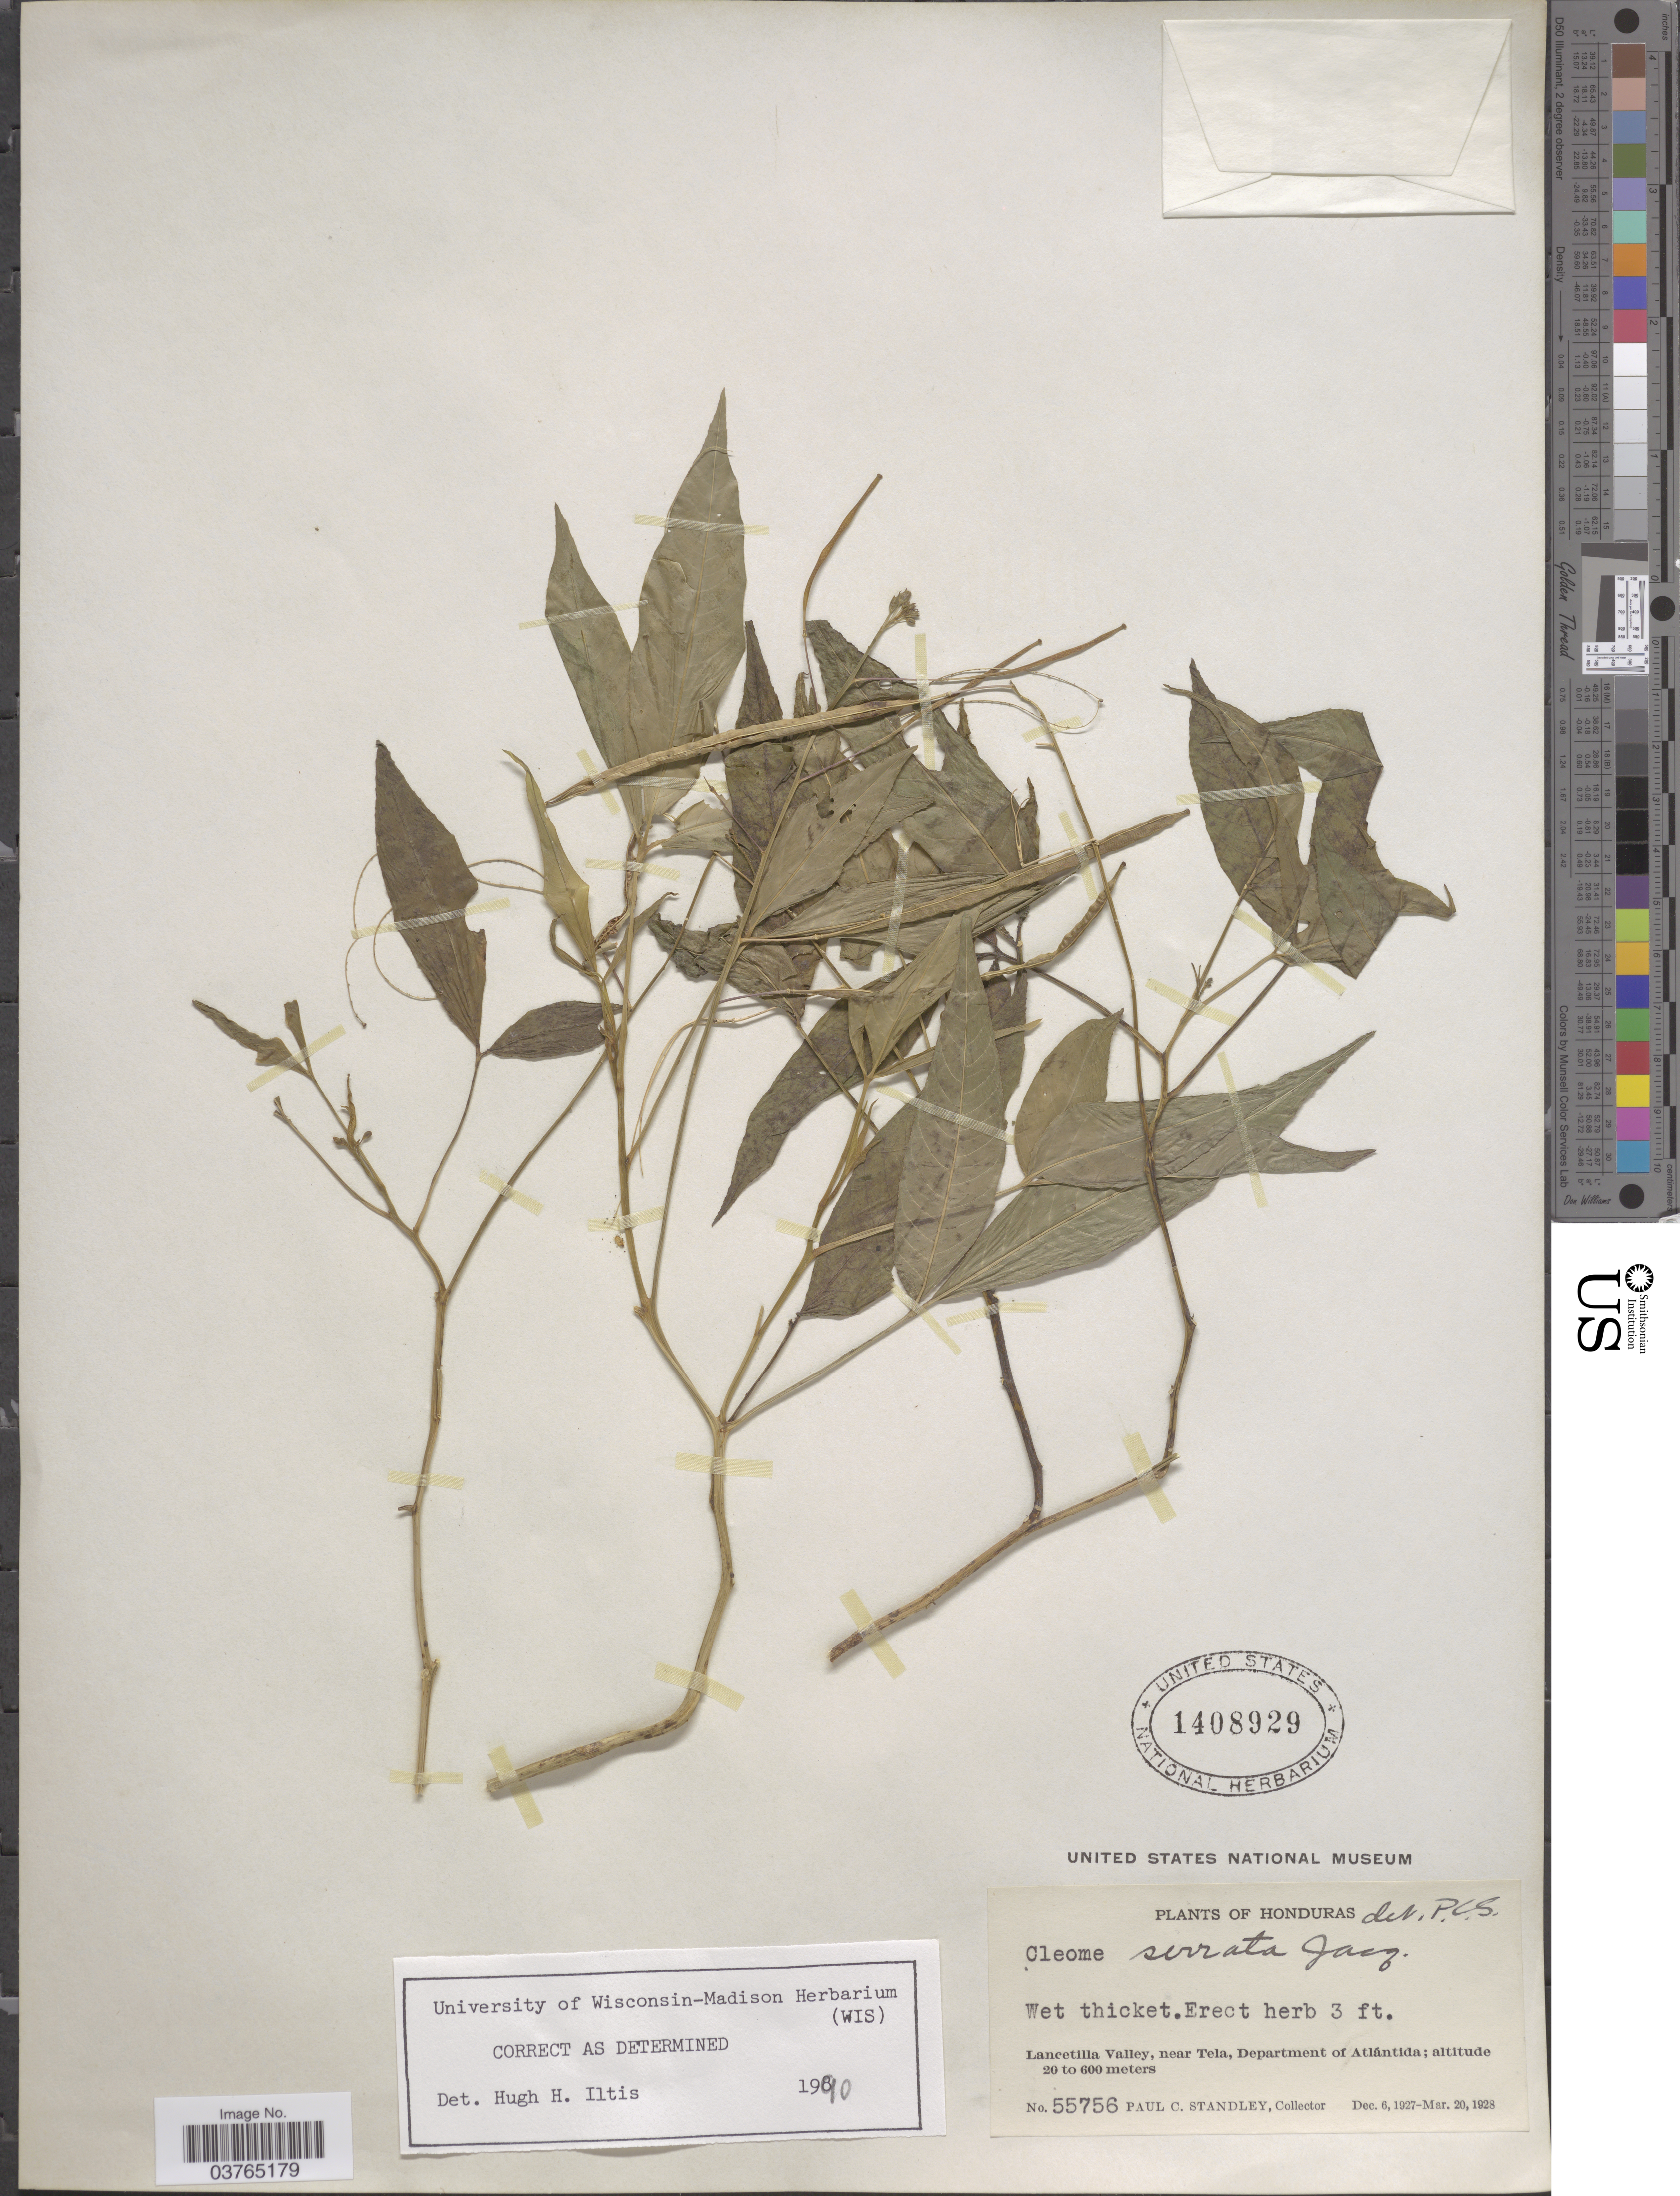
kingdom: Plantae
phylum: Tracheophyta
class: Magnoliopsida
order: Brassicales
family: Cleomaceae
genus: Cleoserrata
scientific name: Cleoserrata serrata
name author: (Jacq.) Iltis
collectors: P. C. Standley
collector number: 55756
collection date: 1927-12-06/1928-03-20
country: Honduras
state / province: Atlantida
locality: Lancetilla Valley, near Tela, Department of Atlántida.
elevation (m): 20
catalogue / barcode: US 1408929